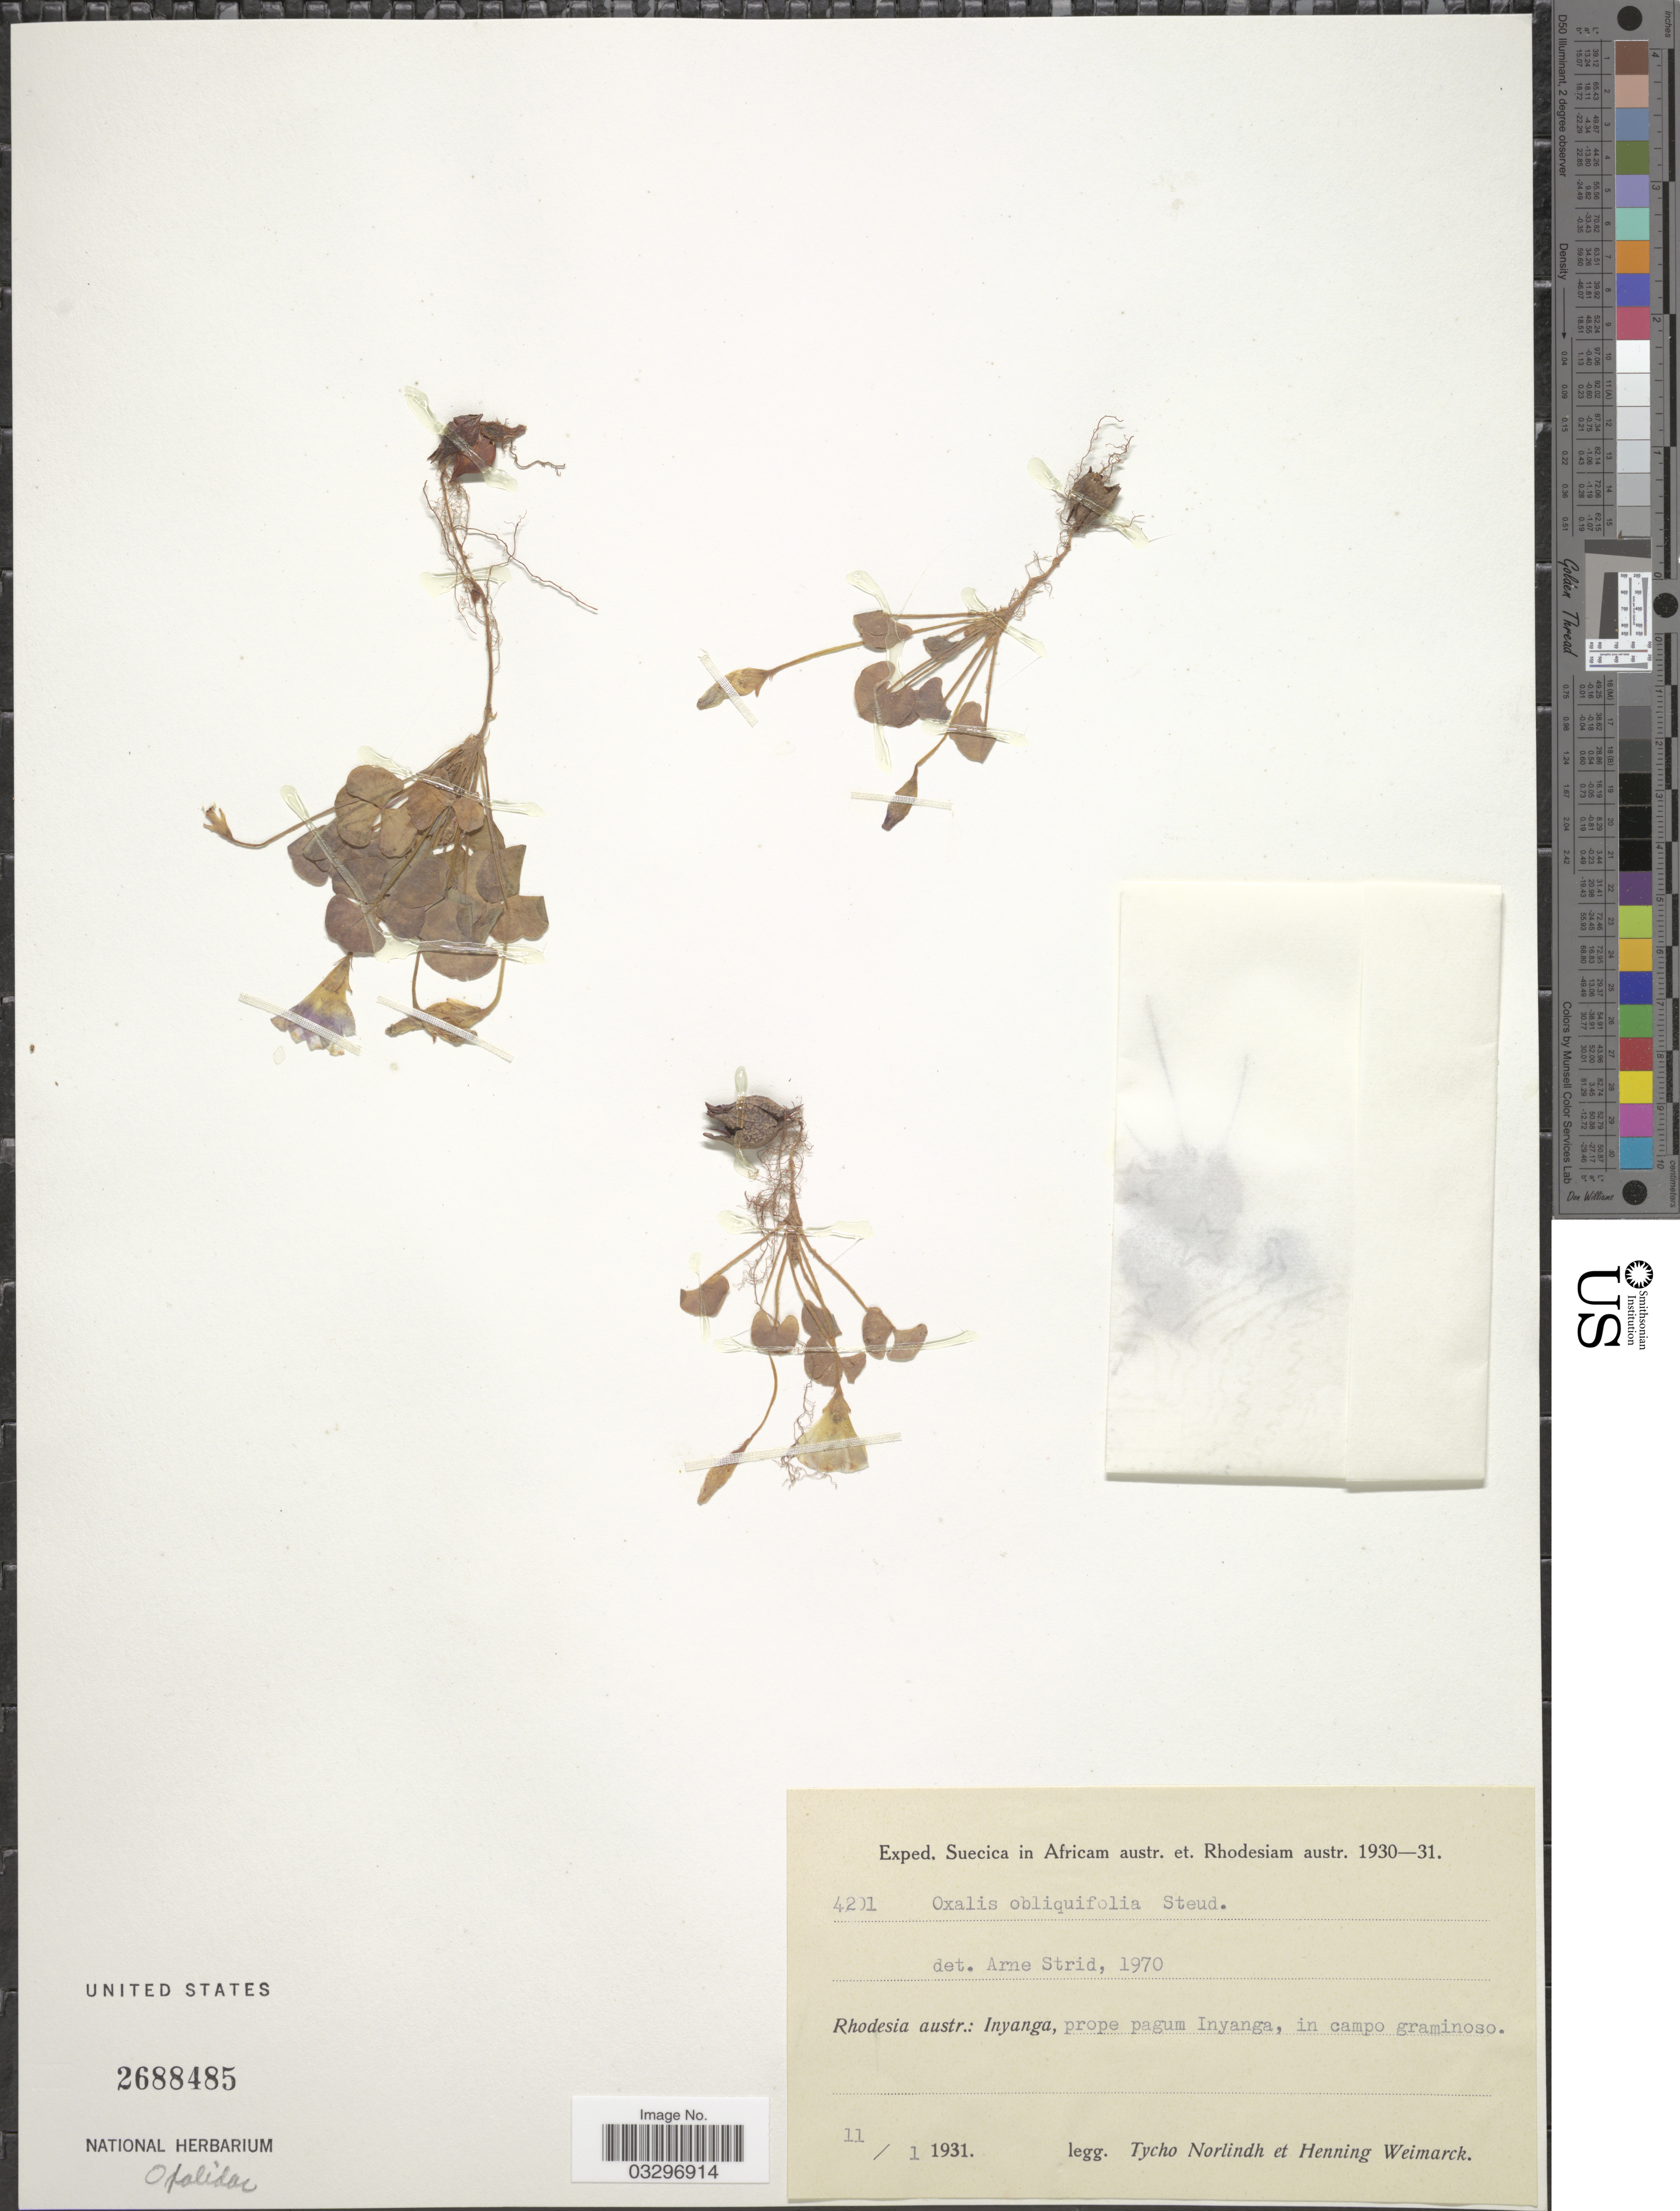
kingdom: Plantae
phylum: Tracheophyta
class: Magnoliopsida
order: Oxalidales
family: Oxalidaceae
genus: Oxalis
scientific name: Oxalis obliquifolia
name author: Steud. ex A. Rich.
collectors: N. T. Norlindh & H. Weimarck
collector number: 4201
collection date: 1931-01-11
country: Zimbabwe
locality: Rhodesia austr.: Inyanga, prope pagum Inyanga, in campo graminoso.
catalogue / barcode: US 2688485